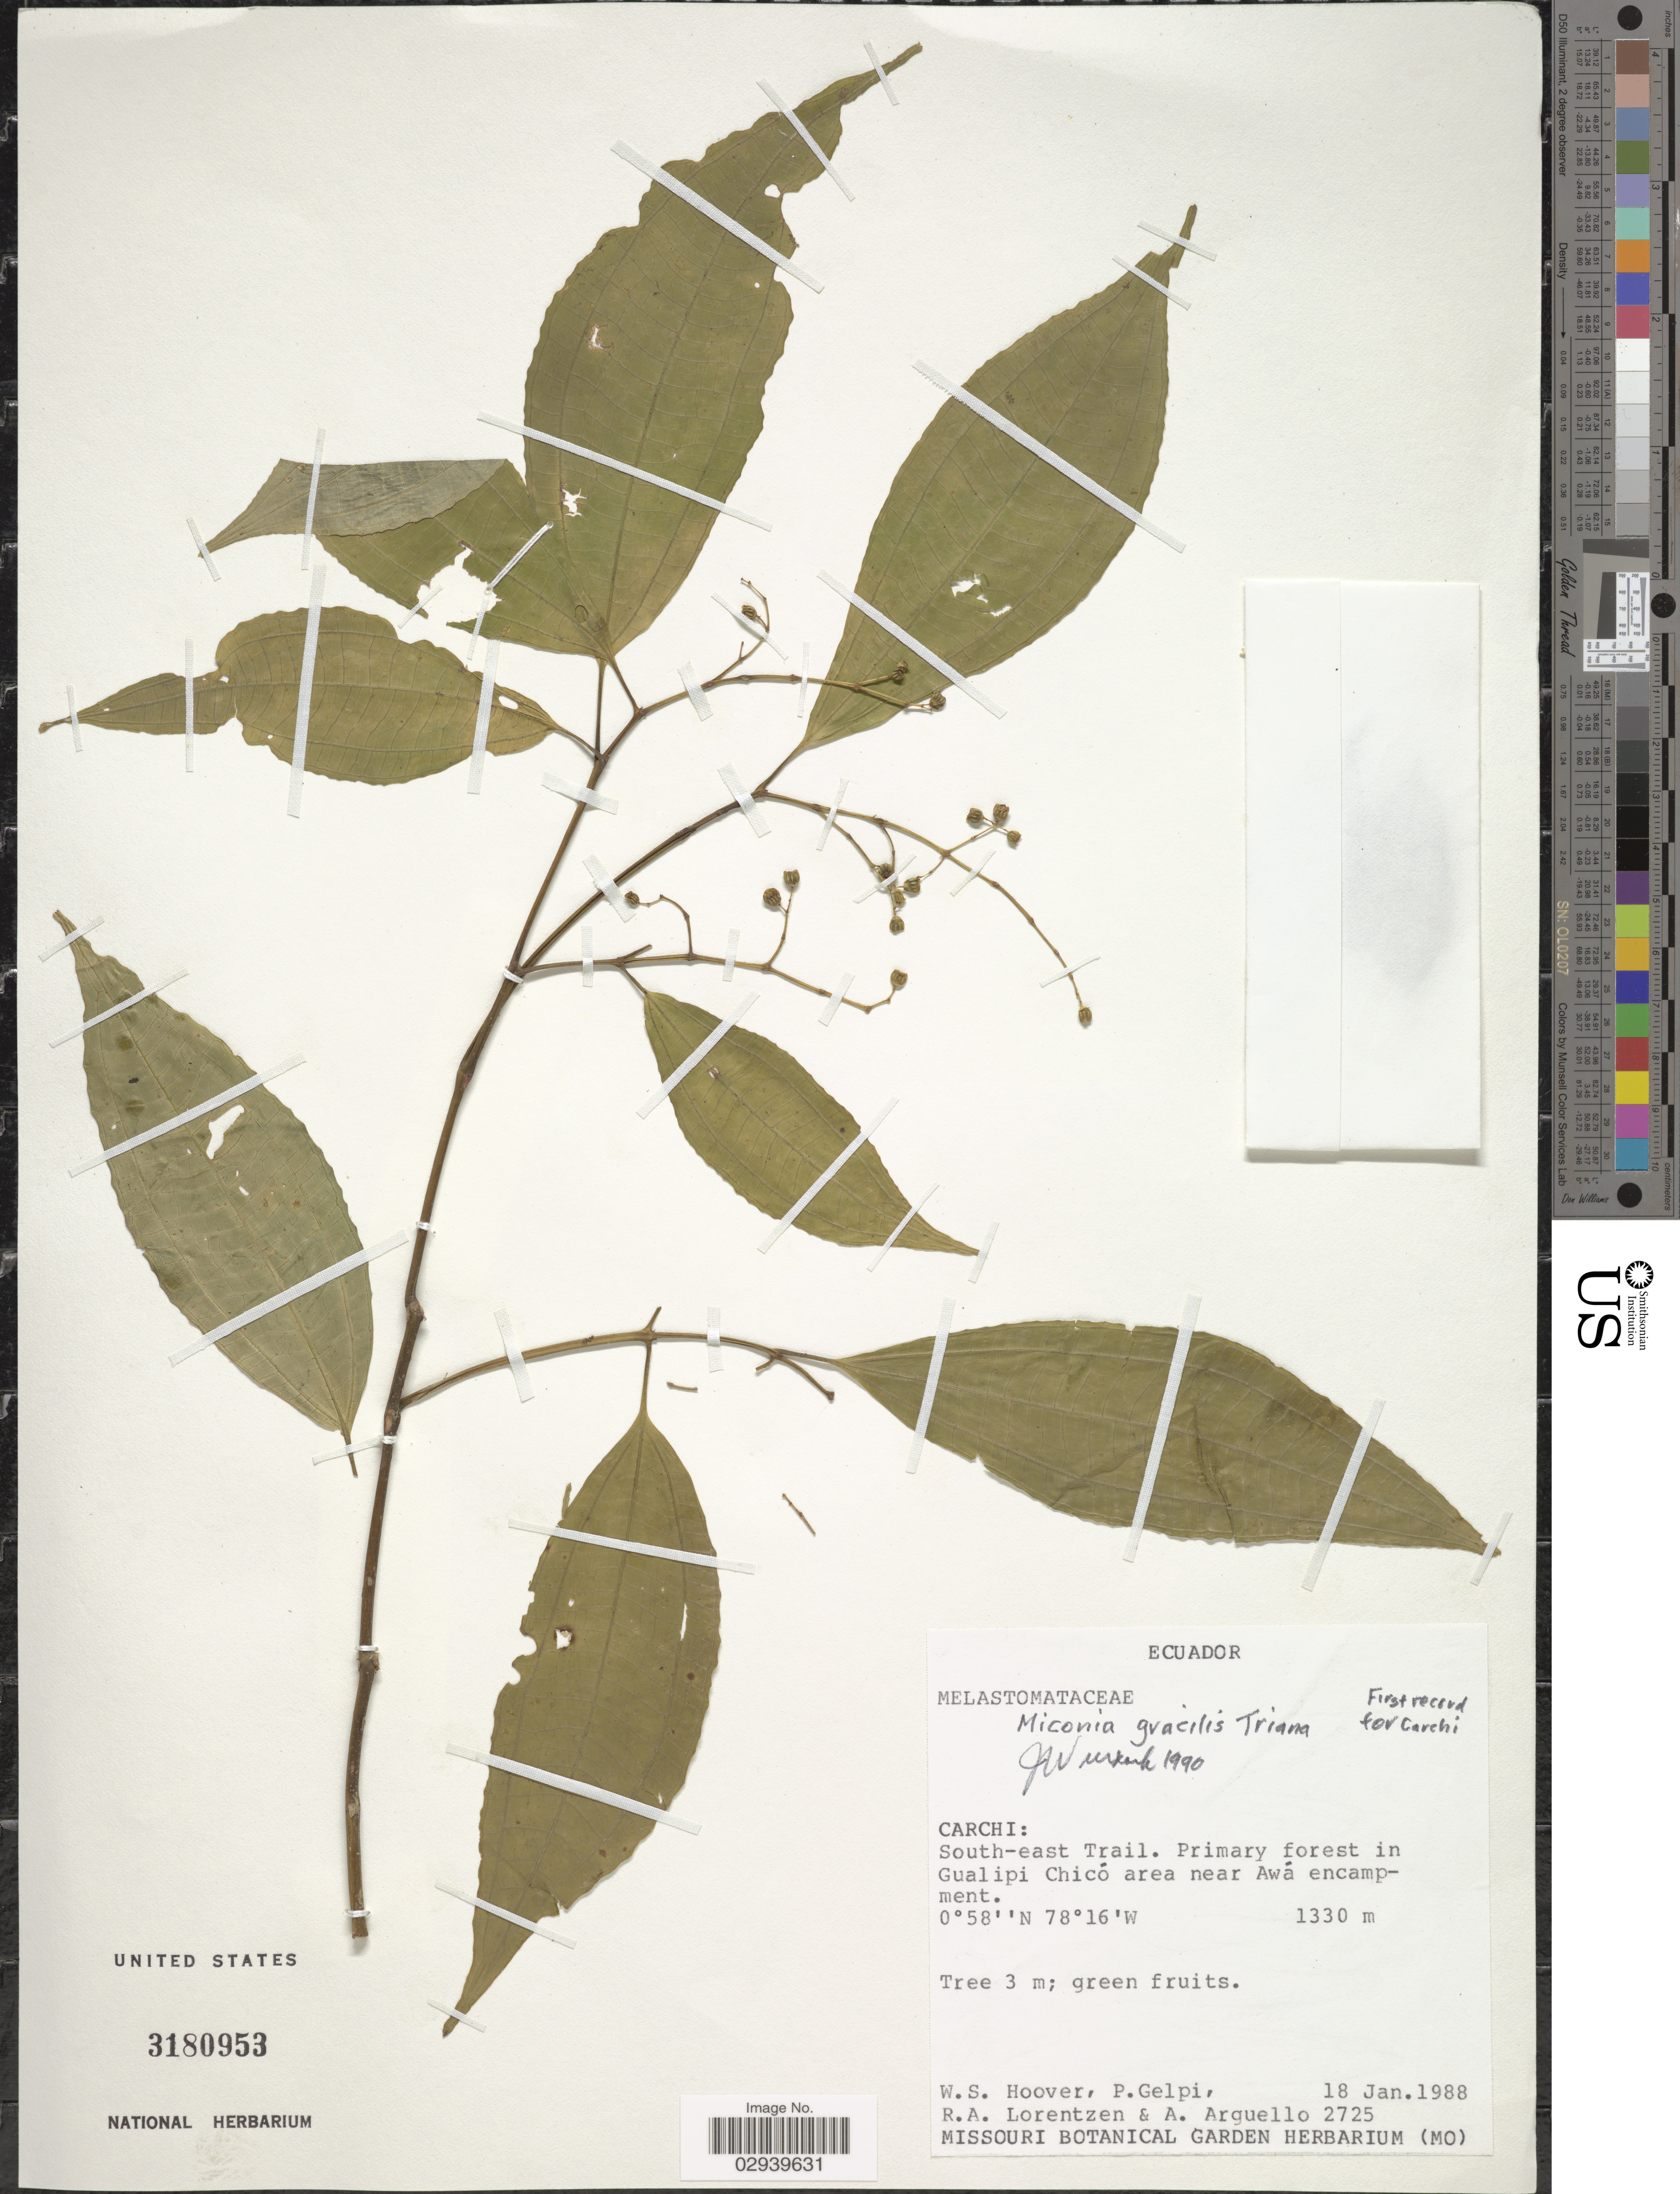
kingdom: Plantae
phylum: Tracheophyta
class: Magnoliopsida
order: Myrtales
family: Melastomataceae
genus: Miconia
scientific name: Miconia gracilis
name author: Triana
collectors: W. S. Hoover, P. Gelpi, R. Lorentzen & A. Arguello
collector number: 2725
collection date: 1988-01-18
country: Ecuador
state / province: Carchi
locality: South-east Trail. Primary forest in Gualipi Chicó area near Awá encampment.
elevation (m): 1330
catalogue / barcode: US 3180953